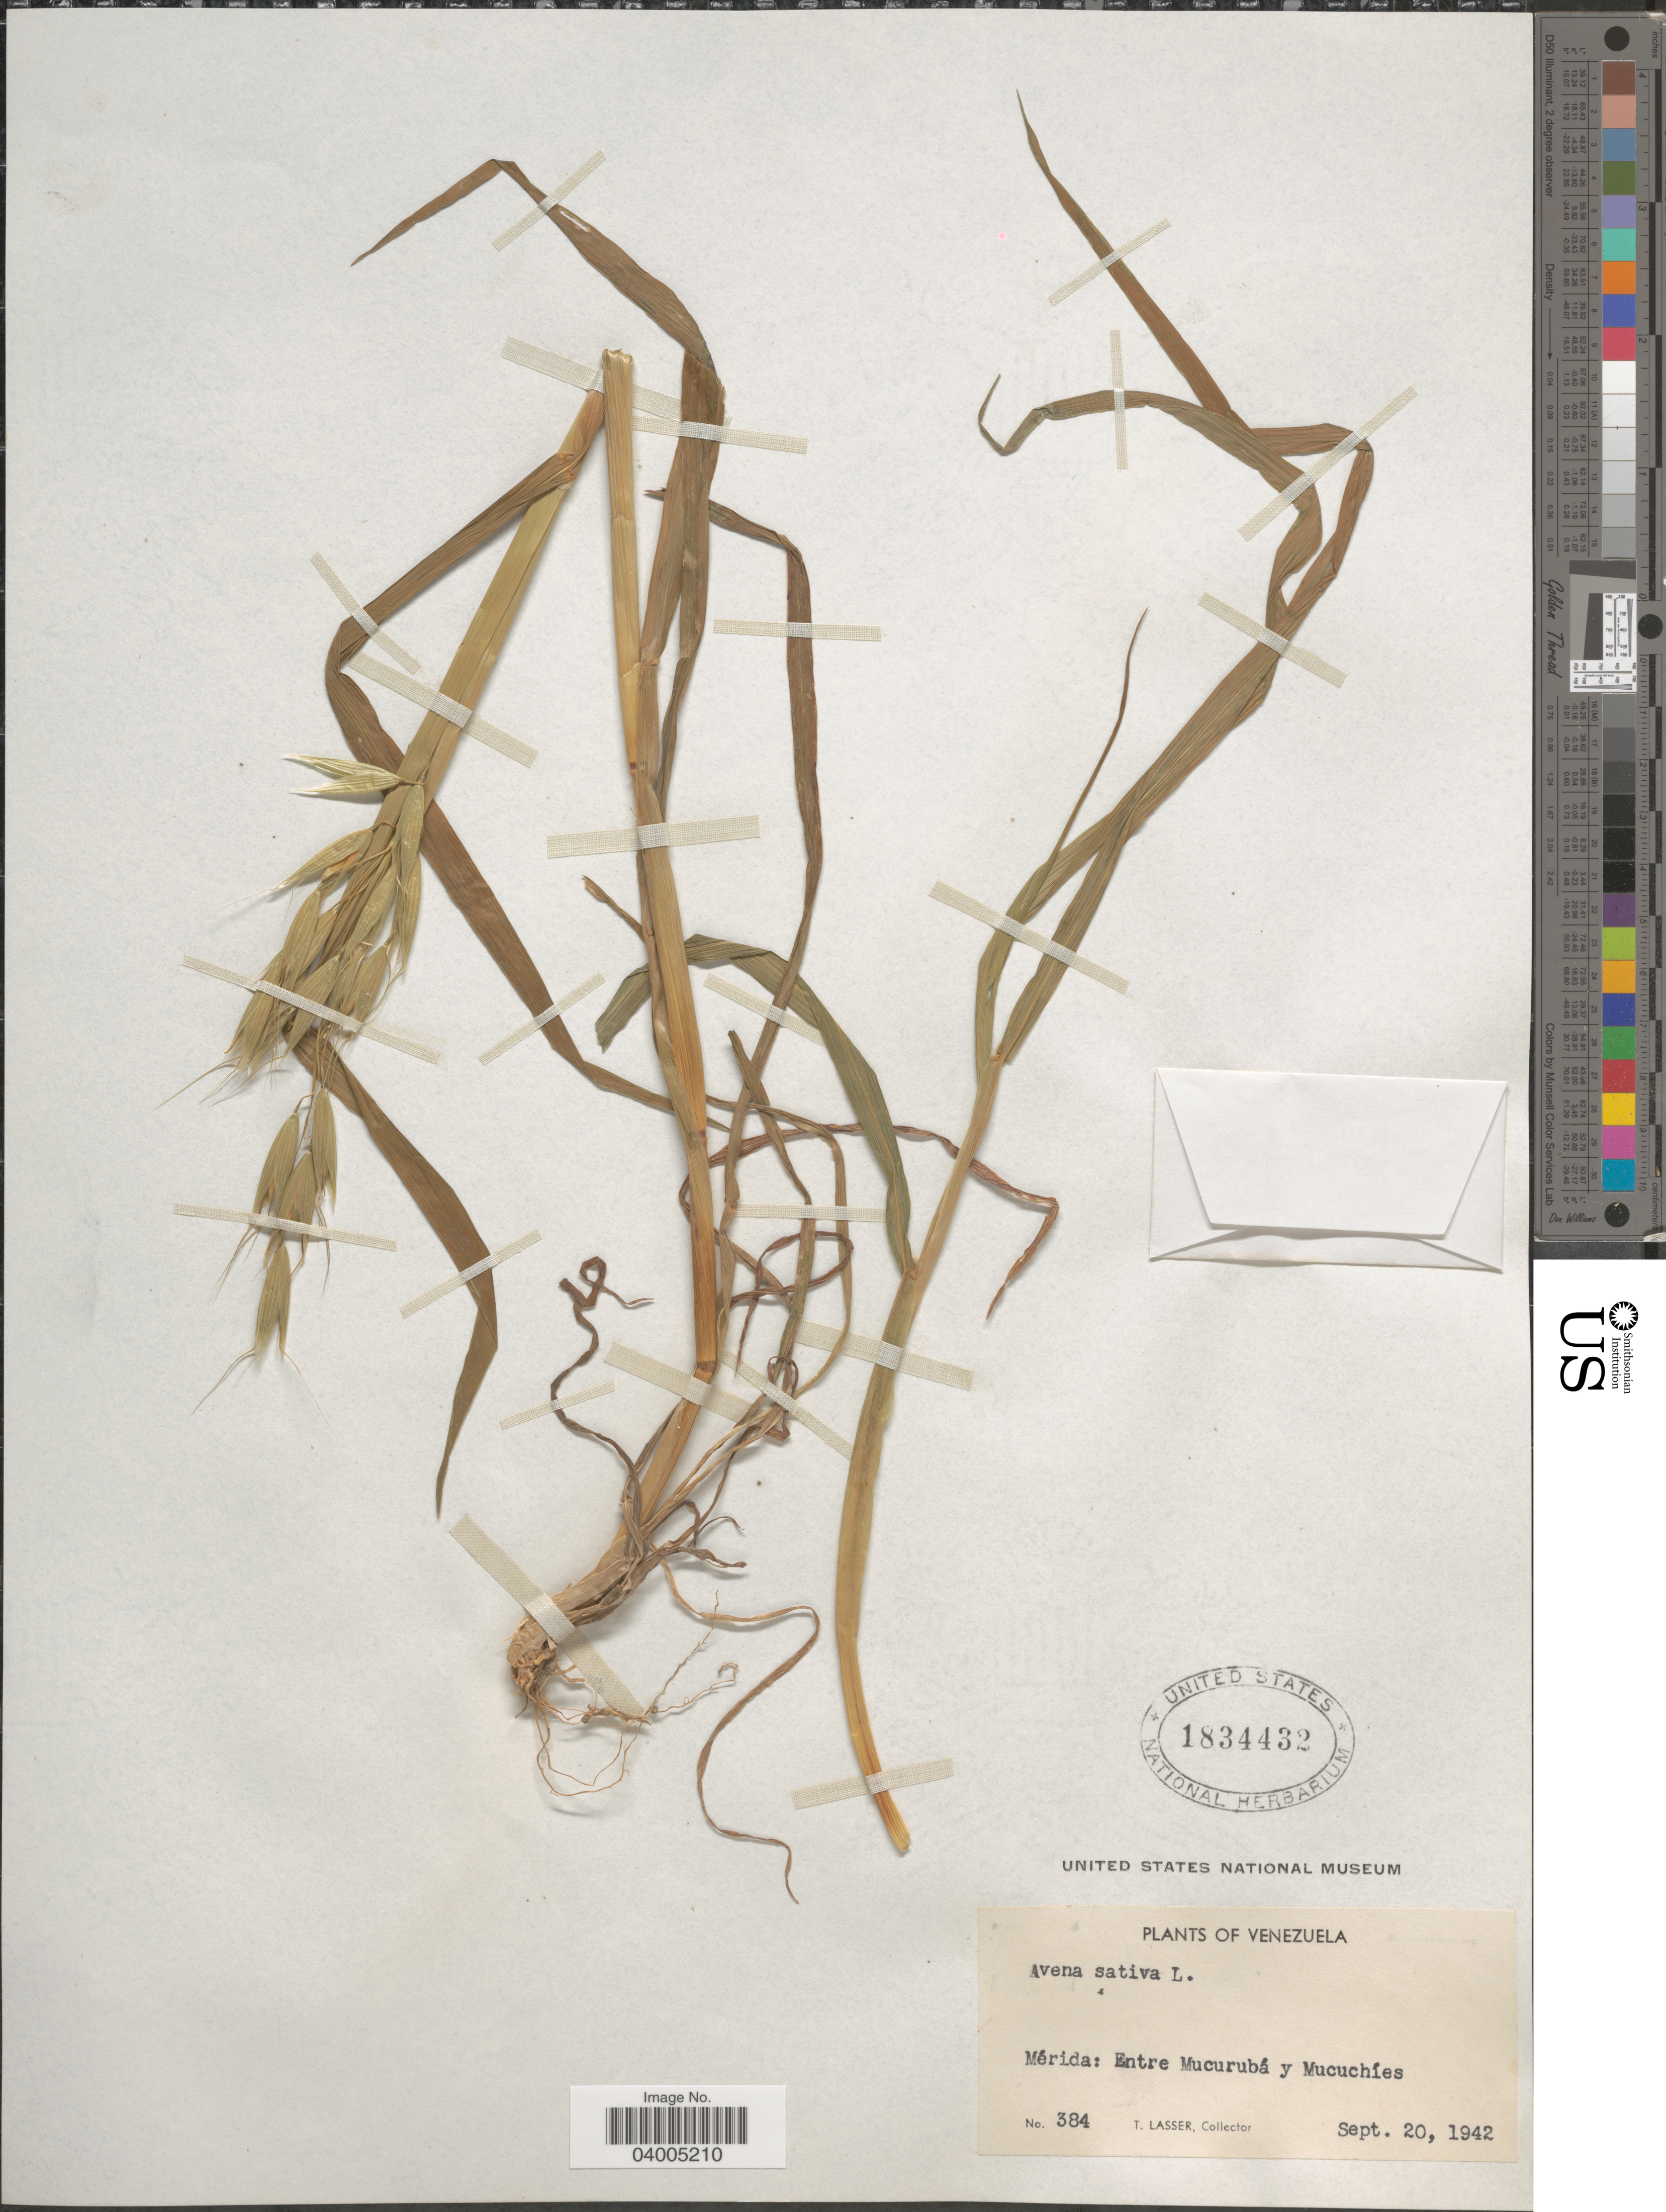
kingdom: Plantae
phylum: Tracheophyta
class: Liliopsida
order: Poales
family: Poaceae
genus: Avena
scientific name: Avena sativa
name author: L.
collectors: T. Lasser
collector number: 384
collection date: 1942-09-20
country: Venezuela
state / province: Merida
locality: Entre Mucurubá y Mucuchíes.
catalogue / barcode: US 1834432